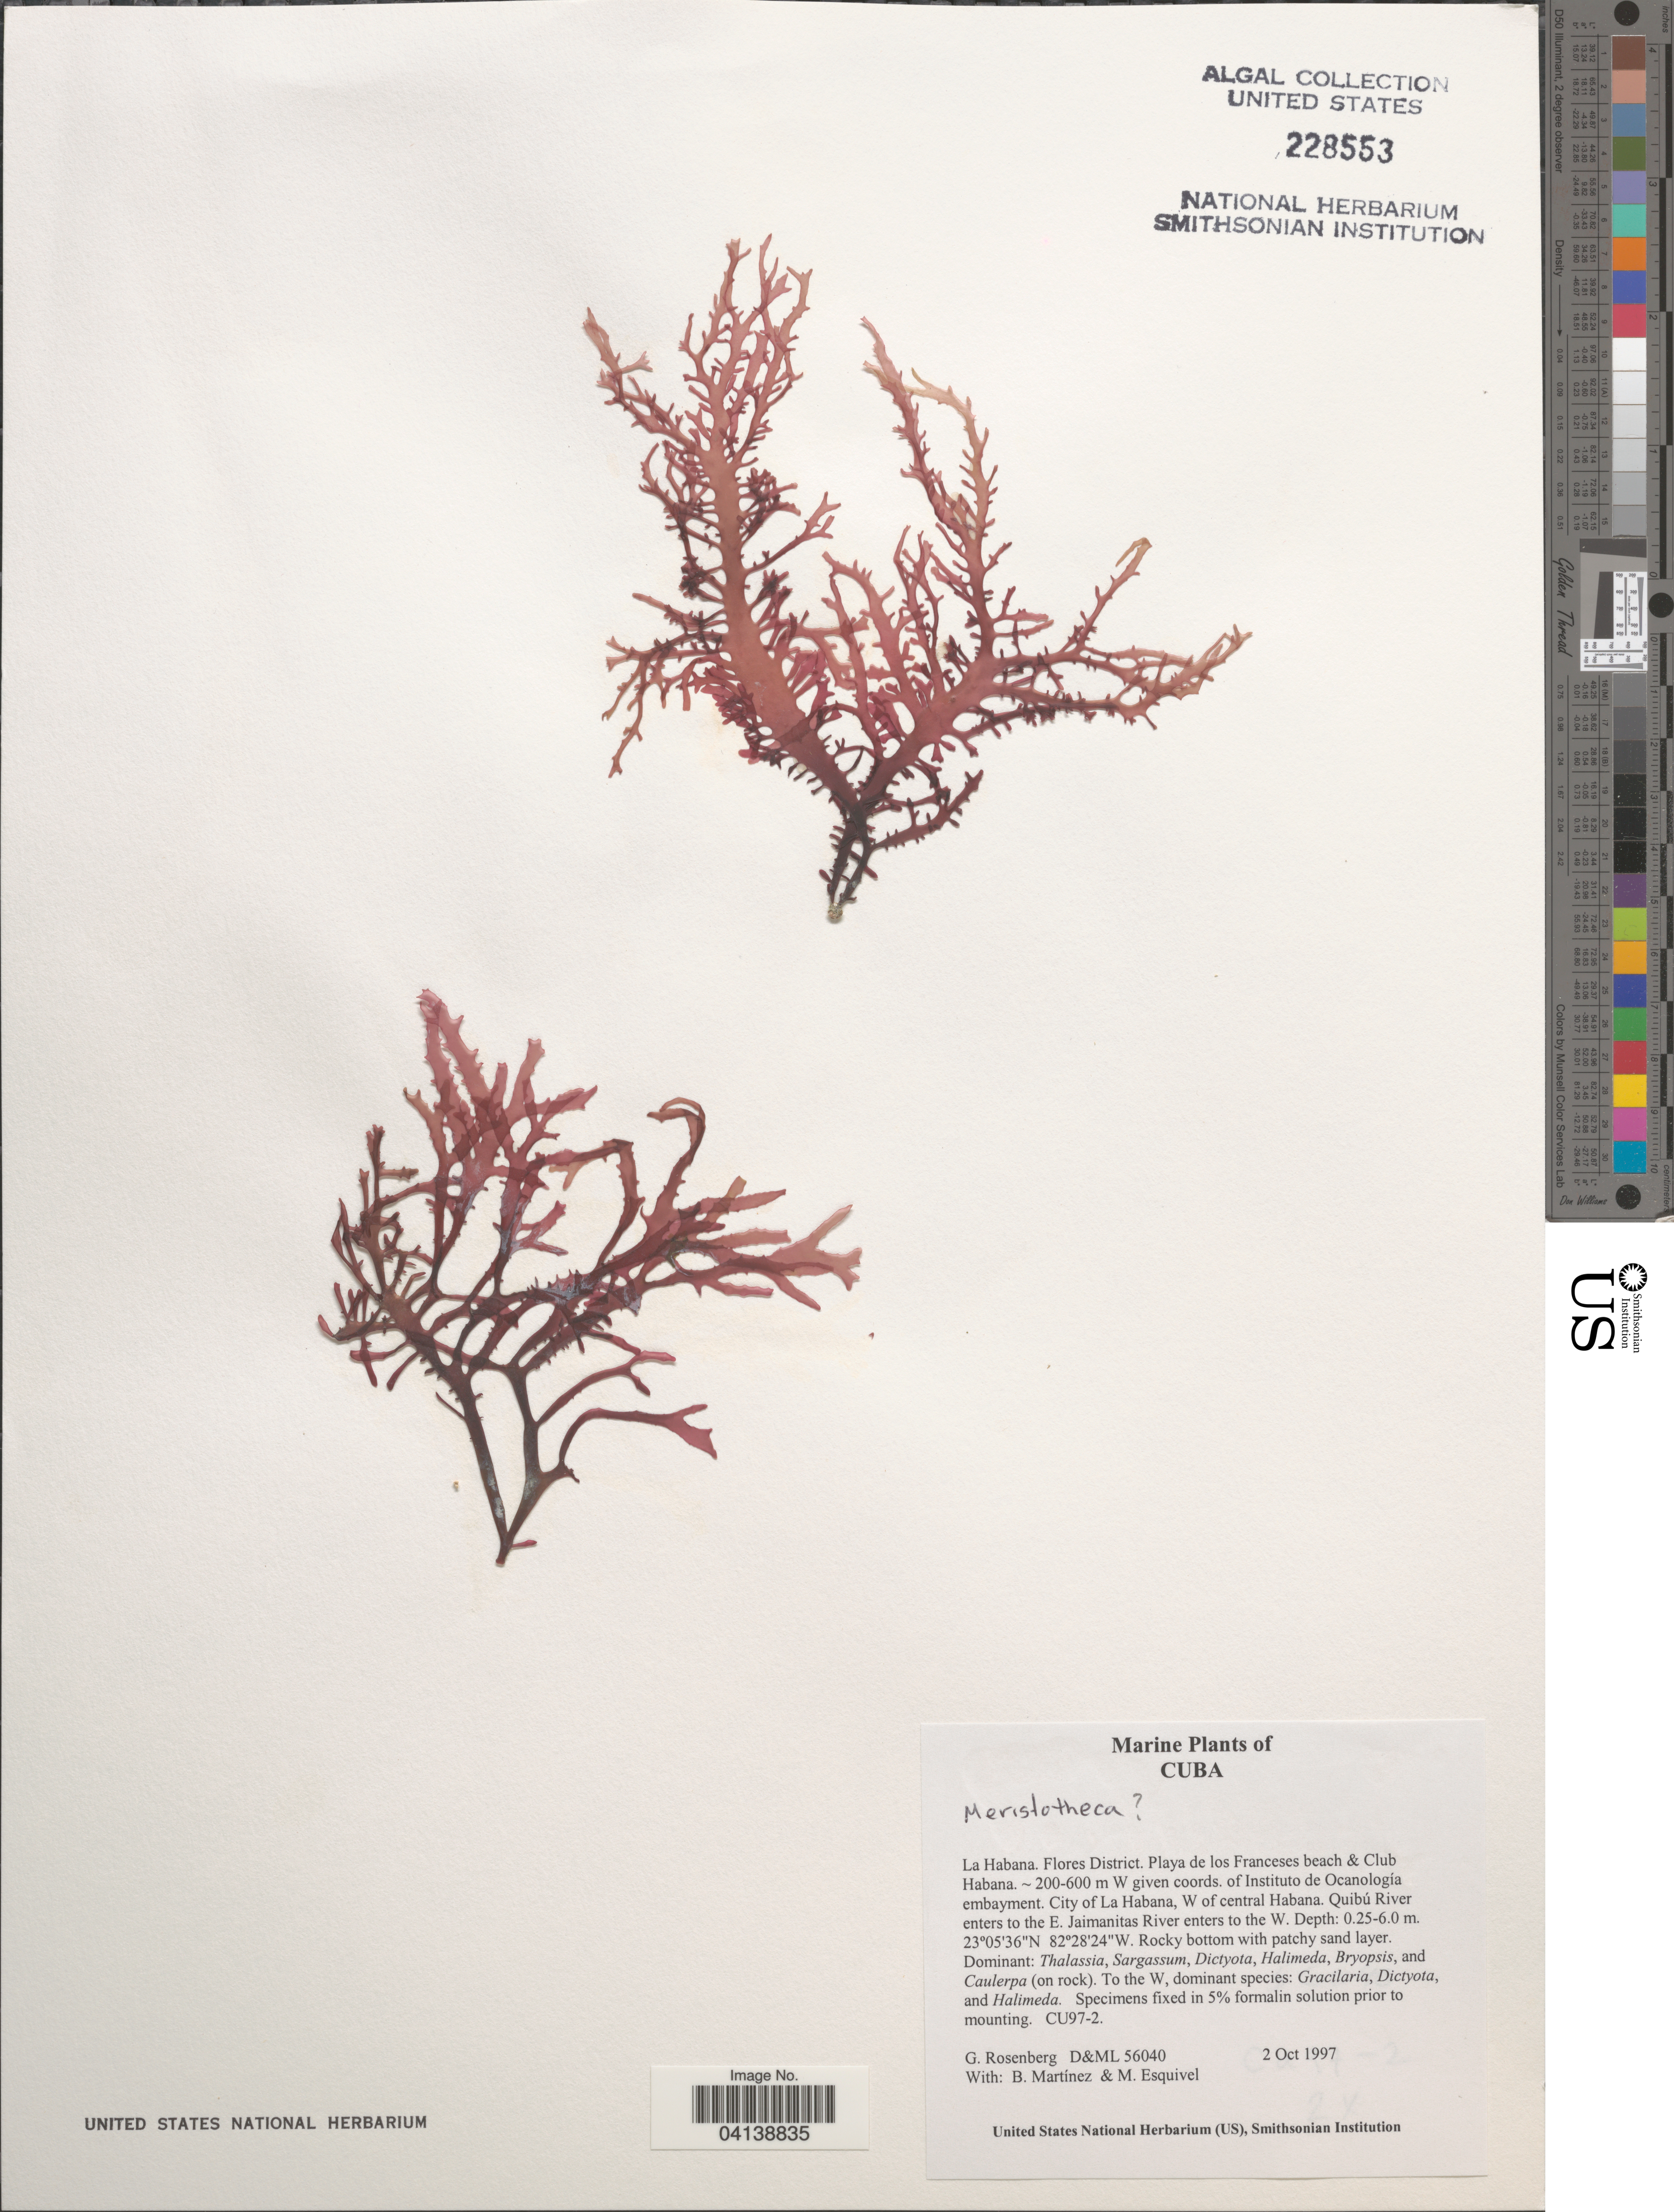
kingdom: Plantae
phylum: Rhodophyta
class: Florideophyceae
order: Gigartinales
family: Solieriaceae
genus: Meristotheca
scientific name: Meristotheca sp.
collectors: G. Rosenberg, B. Martinez & M. Esquivel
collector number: D&ML56040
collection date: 1997-10-02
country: Cuba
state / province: La Habana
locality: Flores District. Playa de los Franceses beach & Club Habana. W given coords. of Instituto de Oceanología embayment. City of La Habana, W of central Havana. Quibú River enters to the E. Jaimanitas River enters to the W.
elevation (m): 200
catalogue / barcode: US 228553